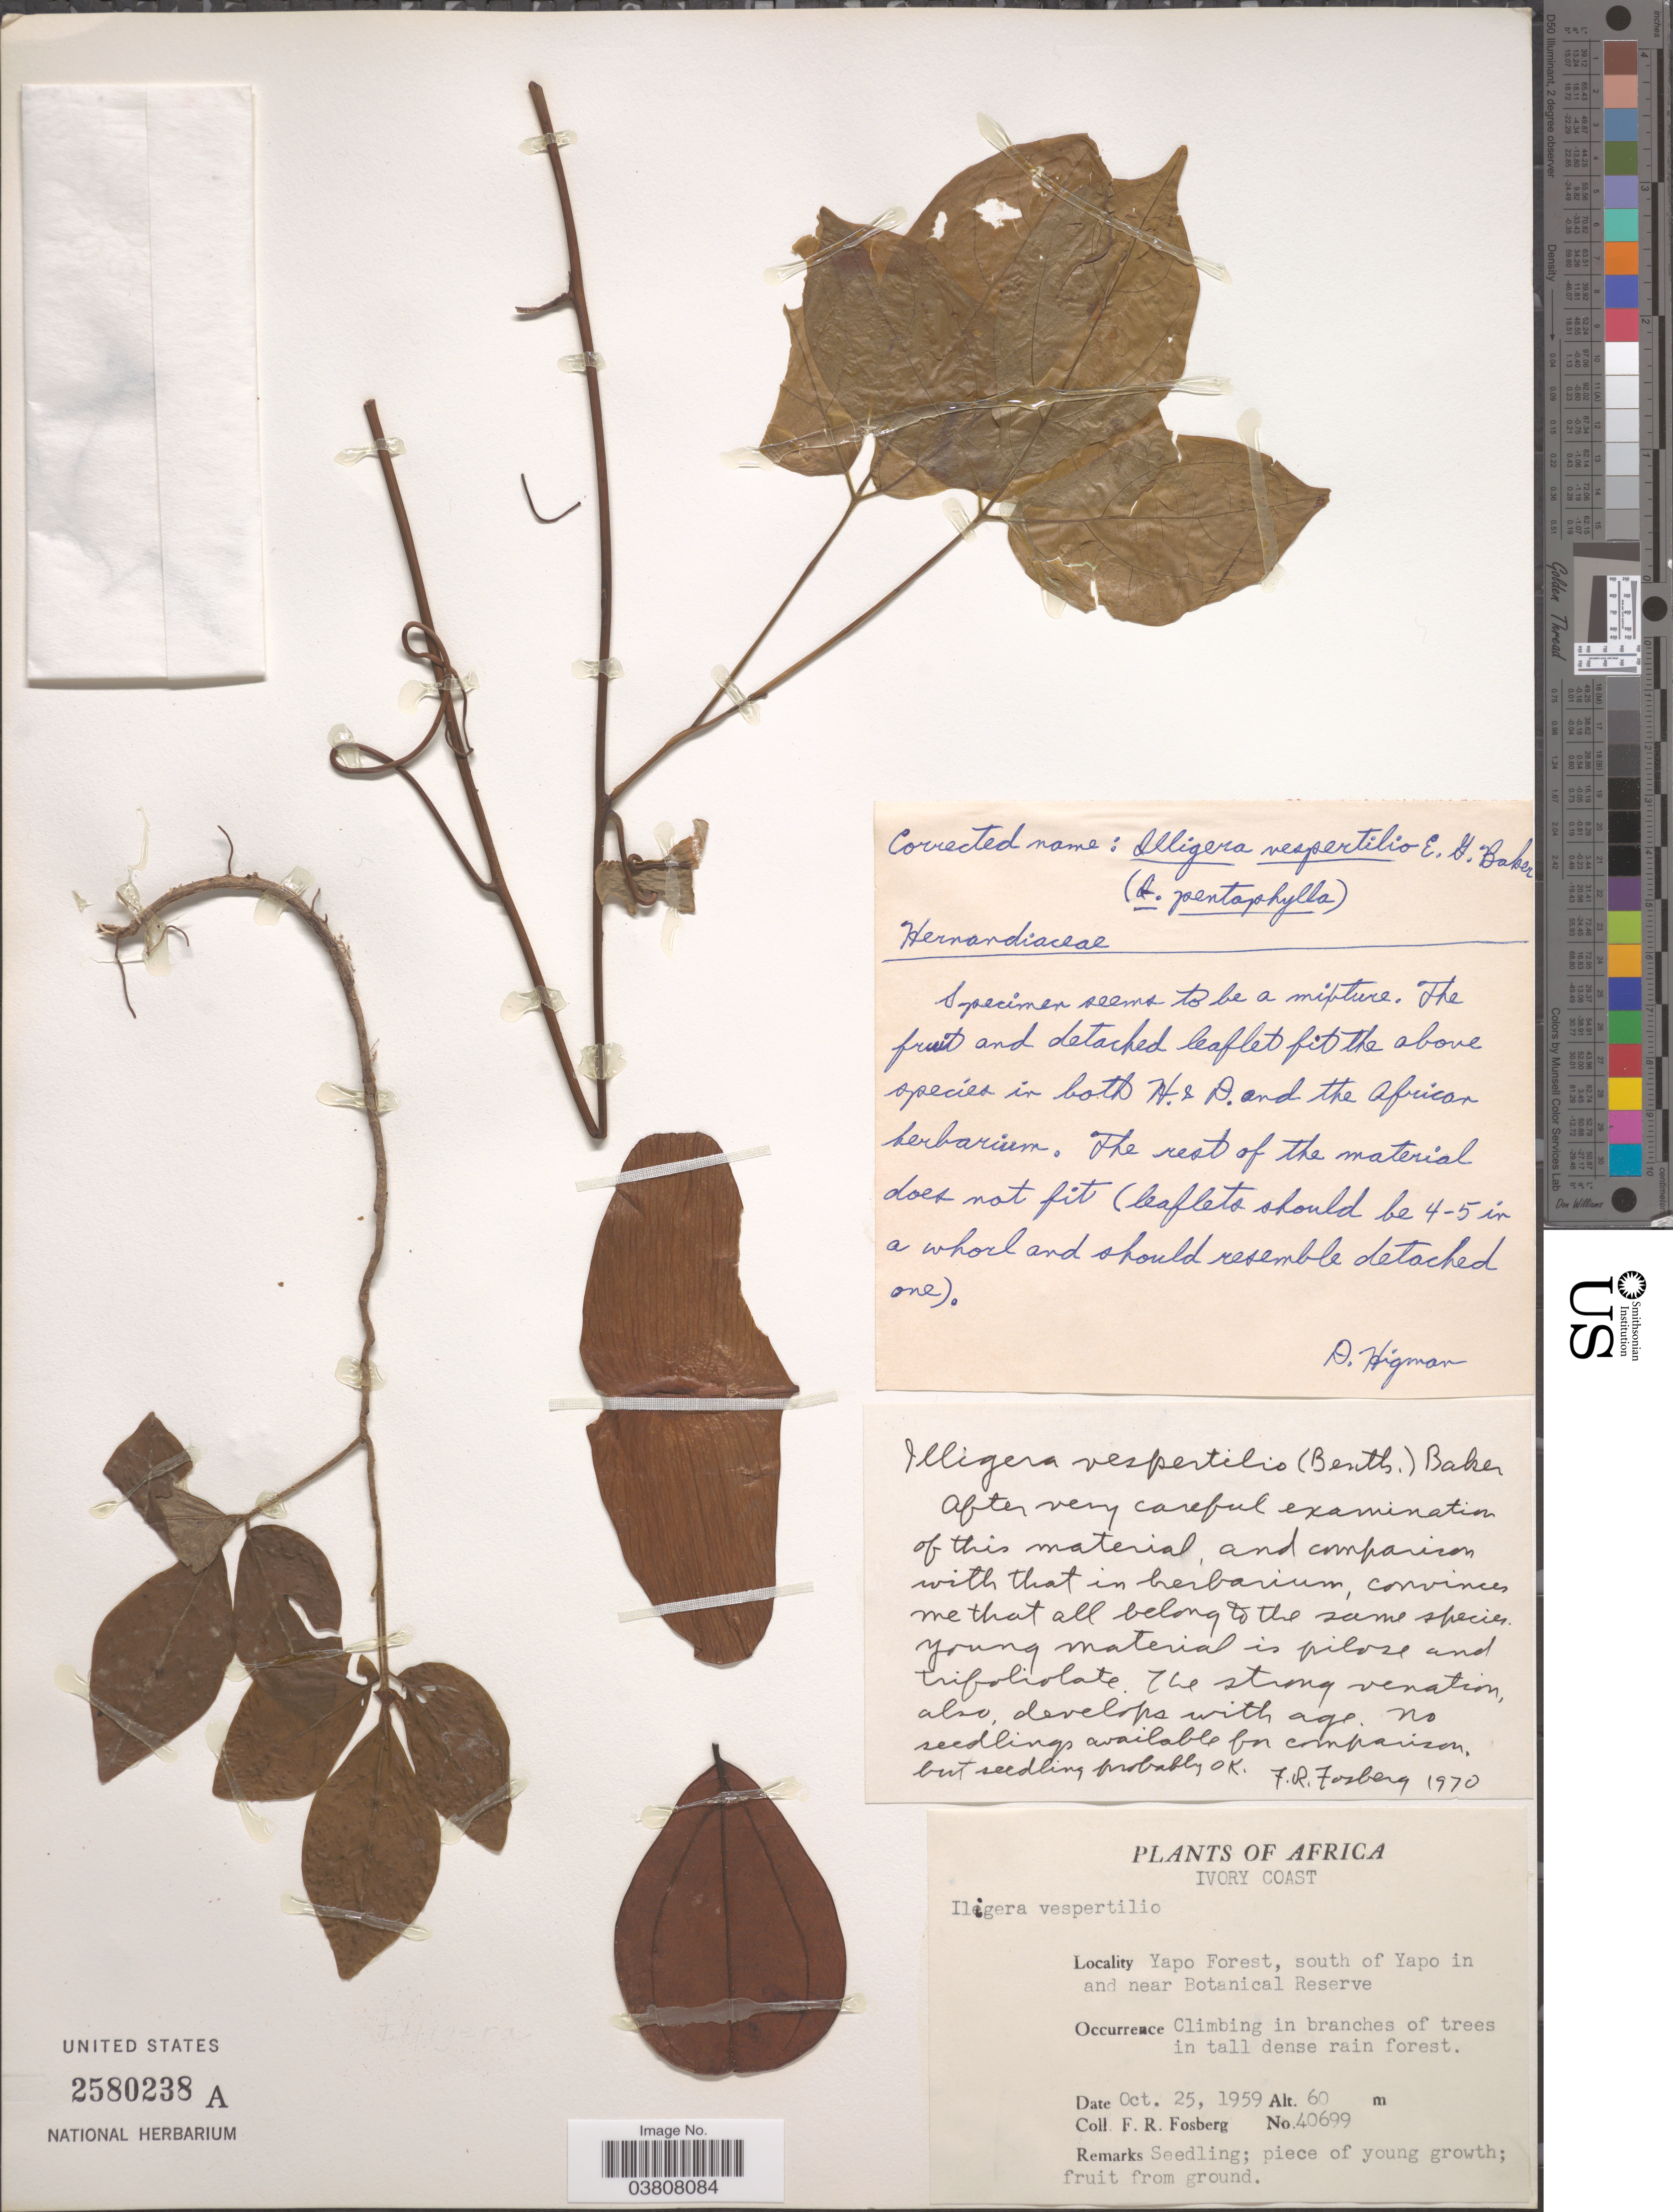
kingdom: Plantae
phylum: Tracheophyta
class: Magnoliopsida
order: Laurales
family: Hernandiaceae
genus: Illigera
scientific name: Illigera vespertilio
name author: Baker f.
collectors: F. R. Fosberg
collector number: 40699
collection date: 1959-10-25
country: Ivory Coast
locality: Yapo Forest, south of Yapo in and near Botanical Reserve.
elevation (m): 60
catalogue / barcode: US 2580238A